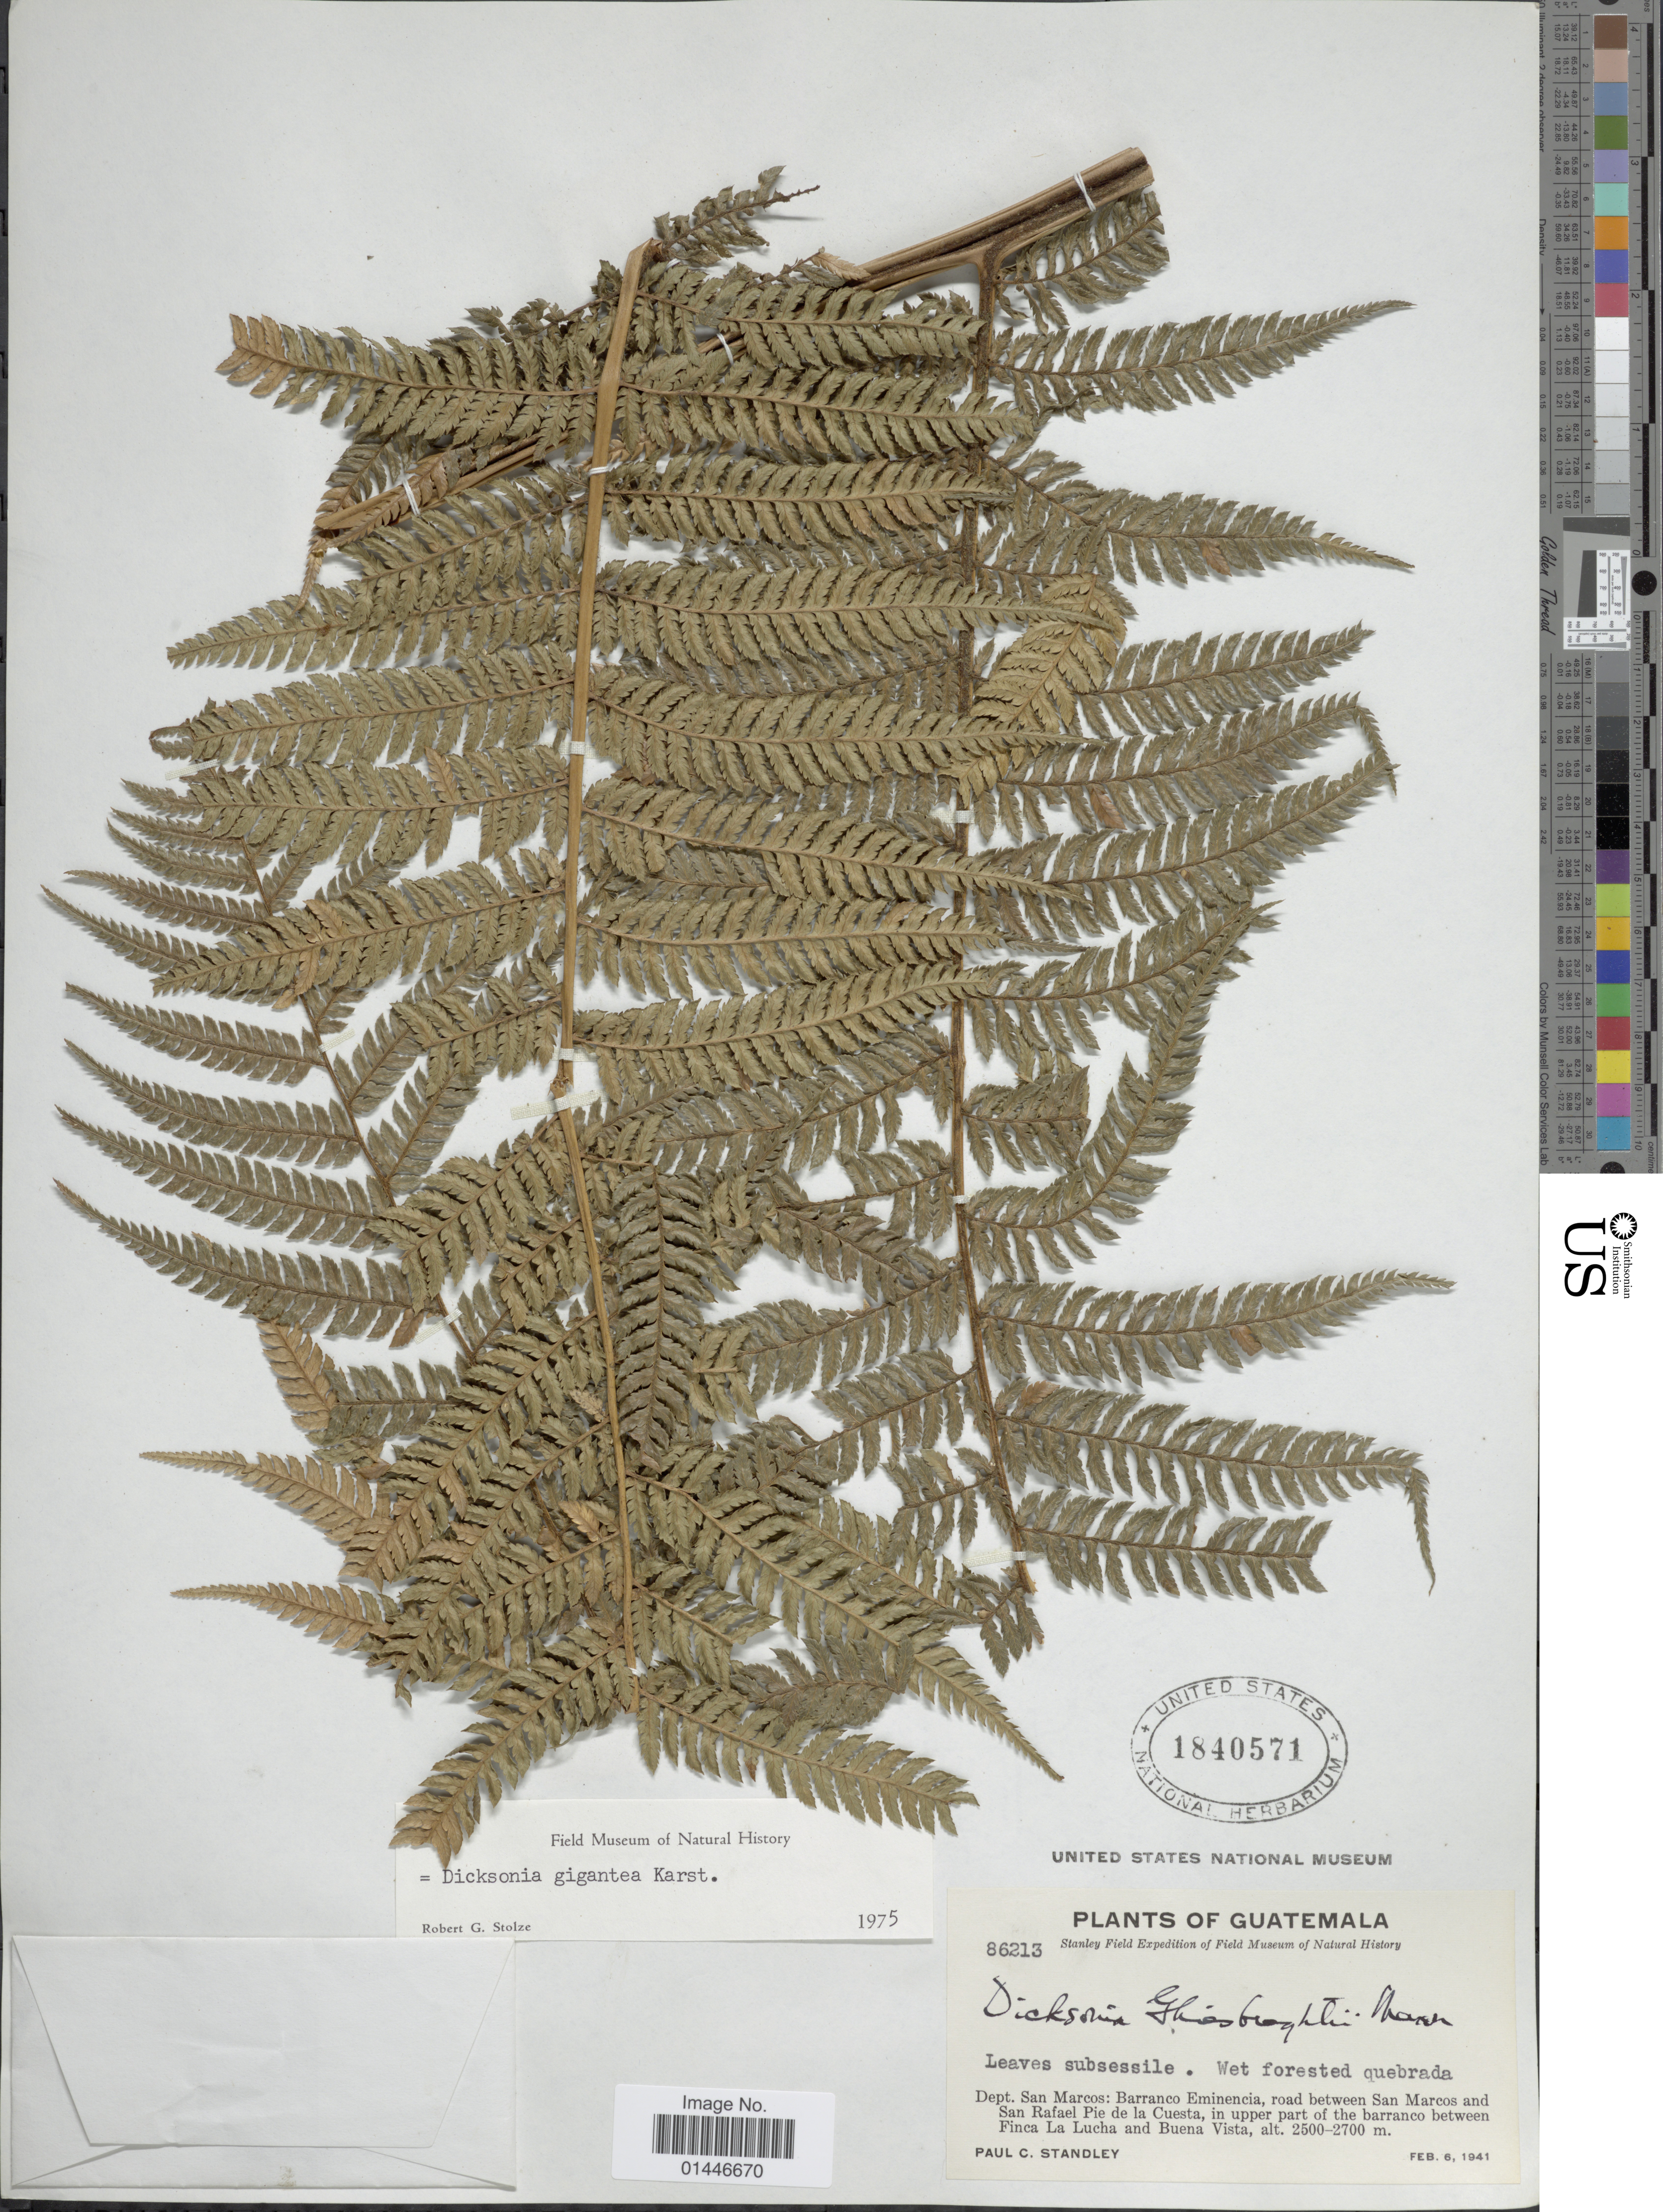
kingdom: Plantae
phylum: Tracheophyta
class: Polypodiopsida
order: Cyatheales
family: Dicksoniaceae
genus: Dicksonia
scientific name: Dicksonia gigantea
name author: H. Karst.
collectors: P. C. Standley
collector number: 86213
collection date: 1941-02-06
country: Guatemala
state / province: San Marcos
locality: Barranco Eminencia, road between San Marcos and San Rafael Pie de la Cuesta, in upper part of the barranco between Finca La Lucha and Buena Vista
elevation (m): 2500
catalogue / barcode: US 1840571